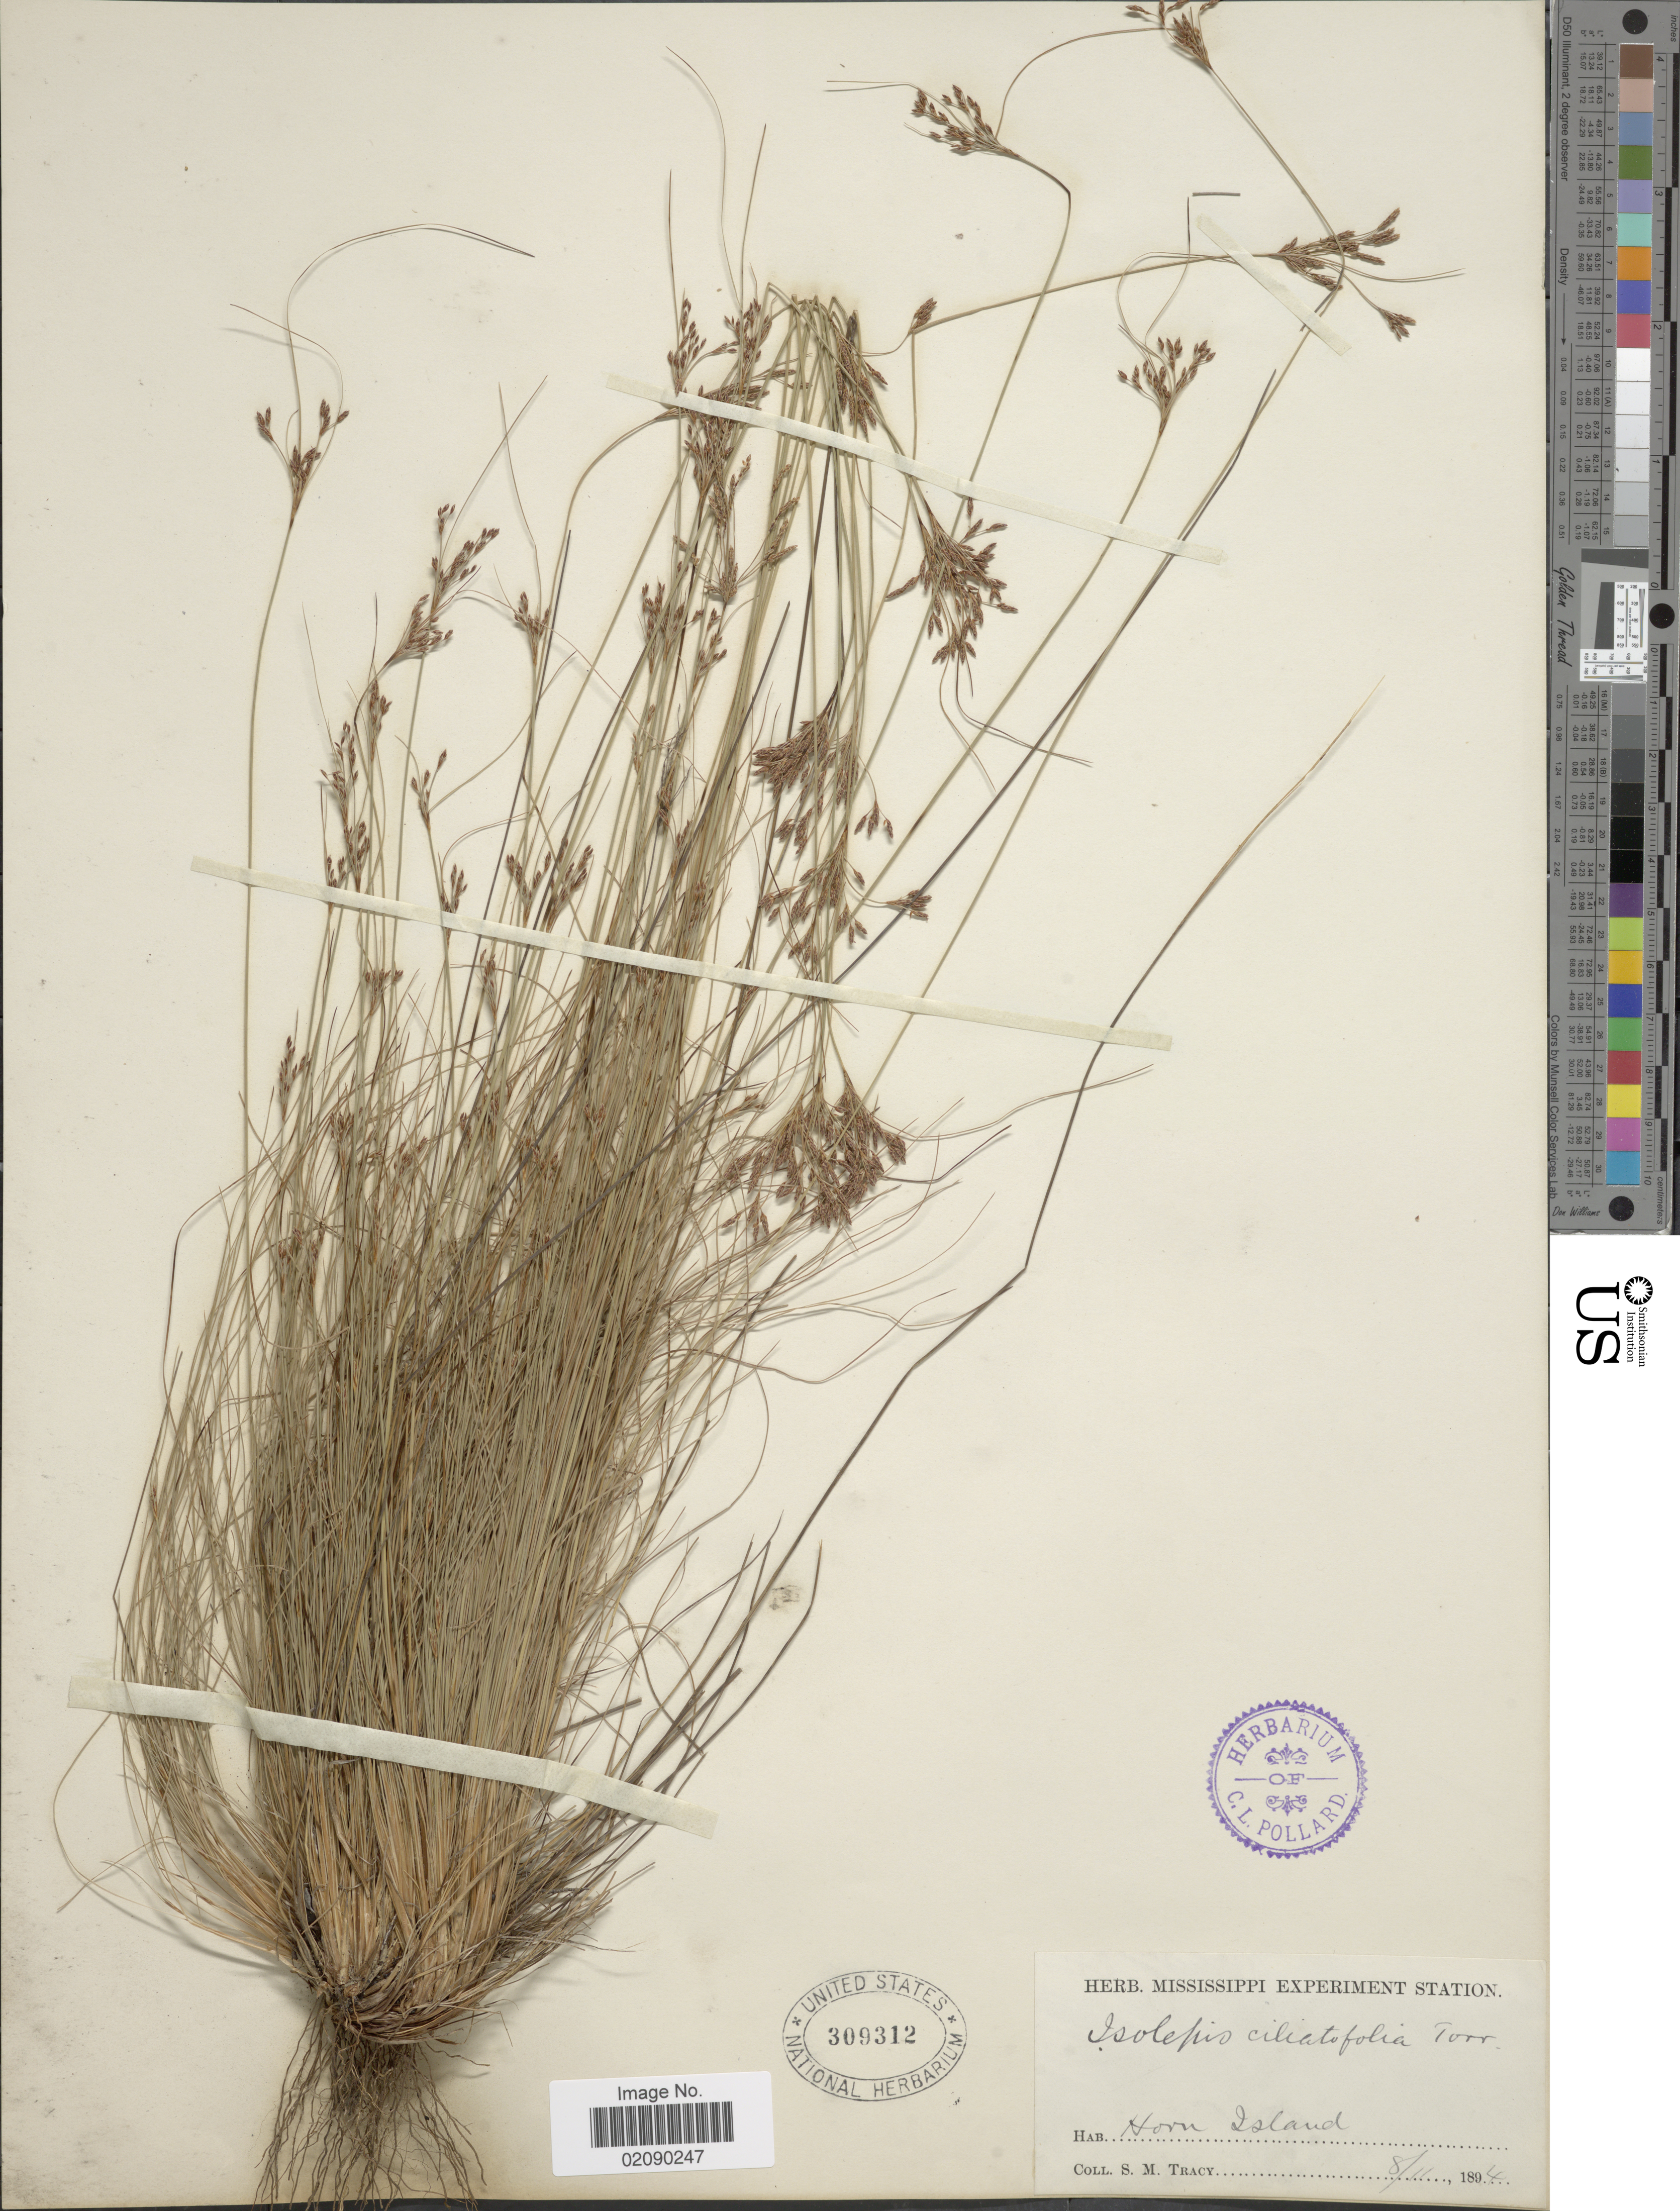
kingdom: Plantae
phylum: Tracheophyta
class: Liliopsida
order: Poales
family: Cyperaceae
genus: Bulbostylis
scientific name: Bulbostylis ciliatifolia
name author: (Elliott) Fernald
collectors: S. M. Tracy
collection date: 1894-08-11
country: United States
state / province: Mississippi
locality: Horn Island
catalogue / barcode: US 309312